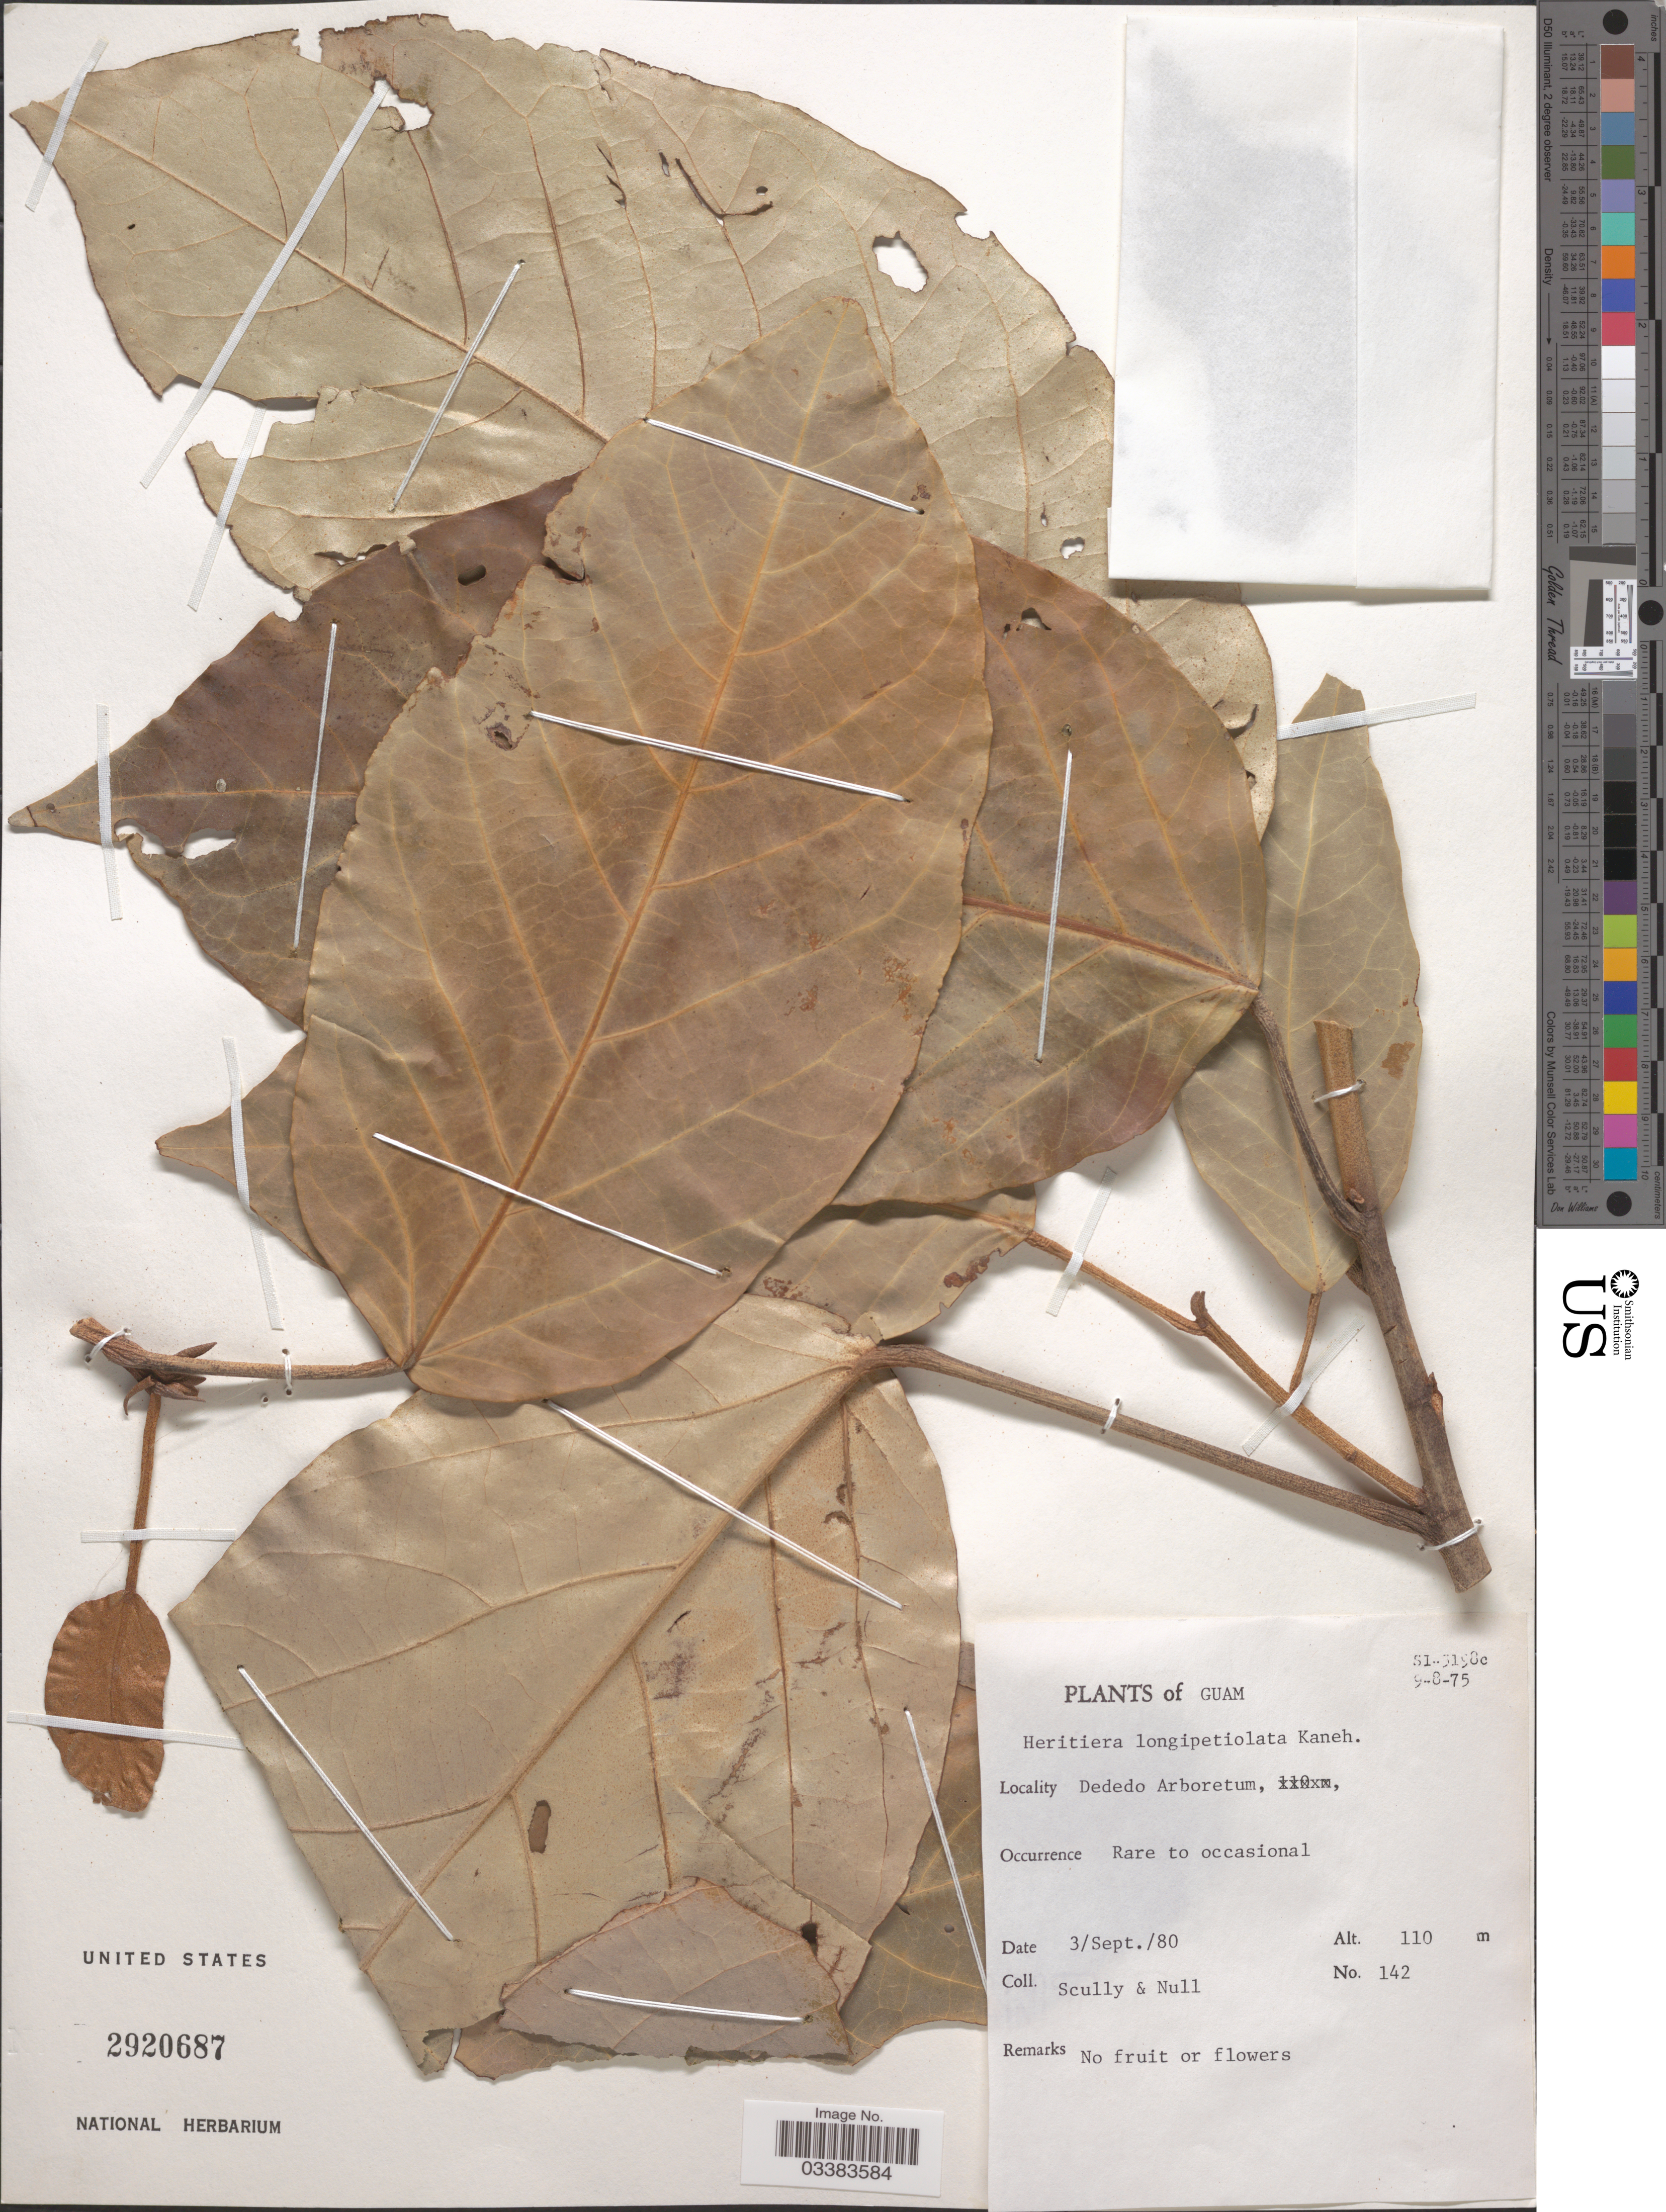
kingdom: Plantae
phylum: Tracheophyta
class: Magnoliopsida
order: Malvales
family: Malvaceae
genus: Heritiera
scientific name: Heritiera longipetiolata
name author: Kaneh.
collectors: Scully & -. Null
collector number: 142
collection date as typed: Transcribed d/m/y: 3/9/80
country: Guam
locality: Dededo Arboretum.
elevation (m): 110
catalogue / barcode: US 2920687